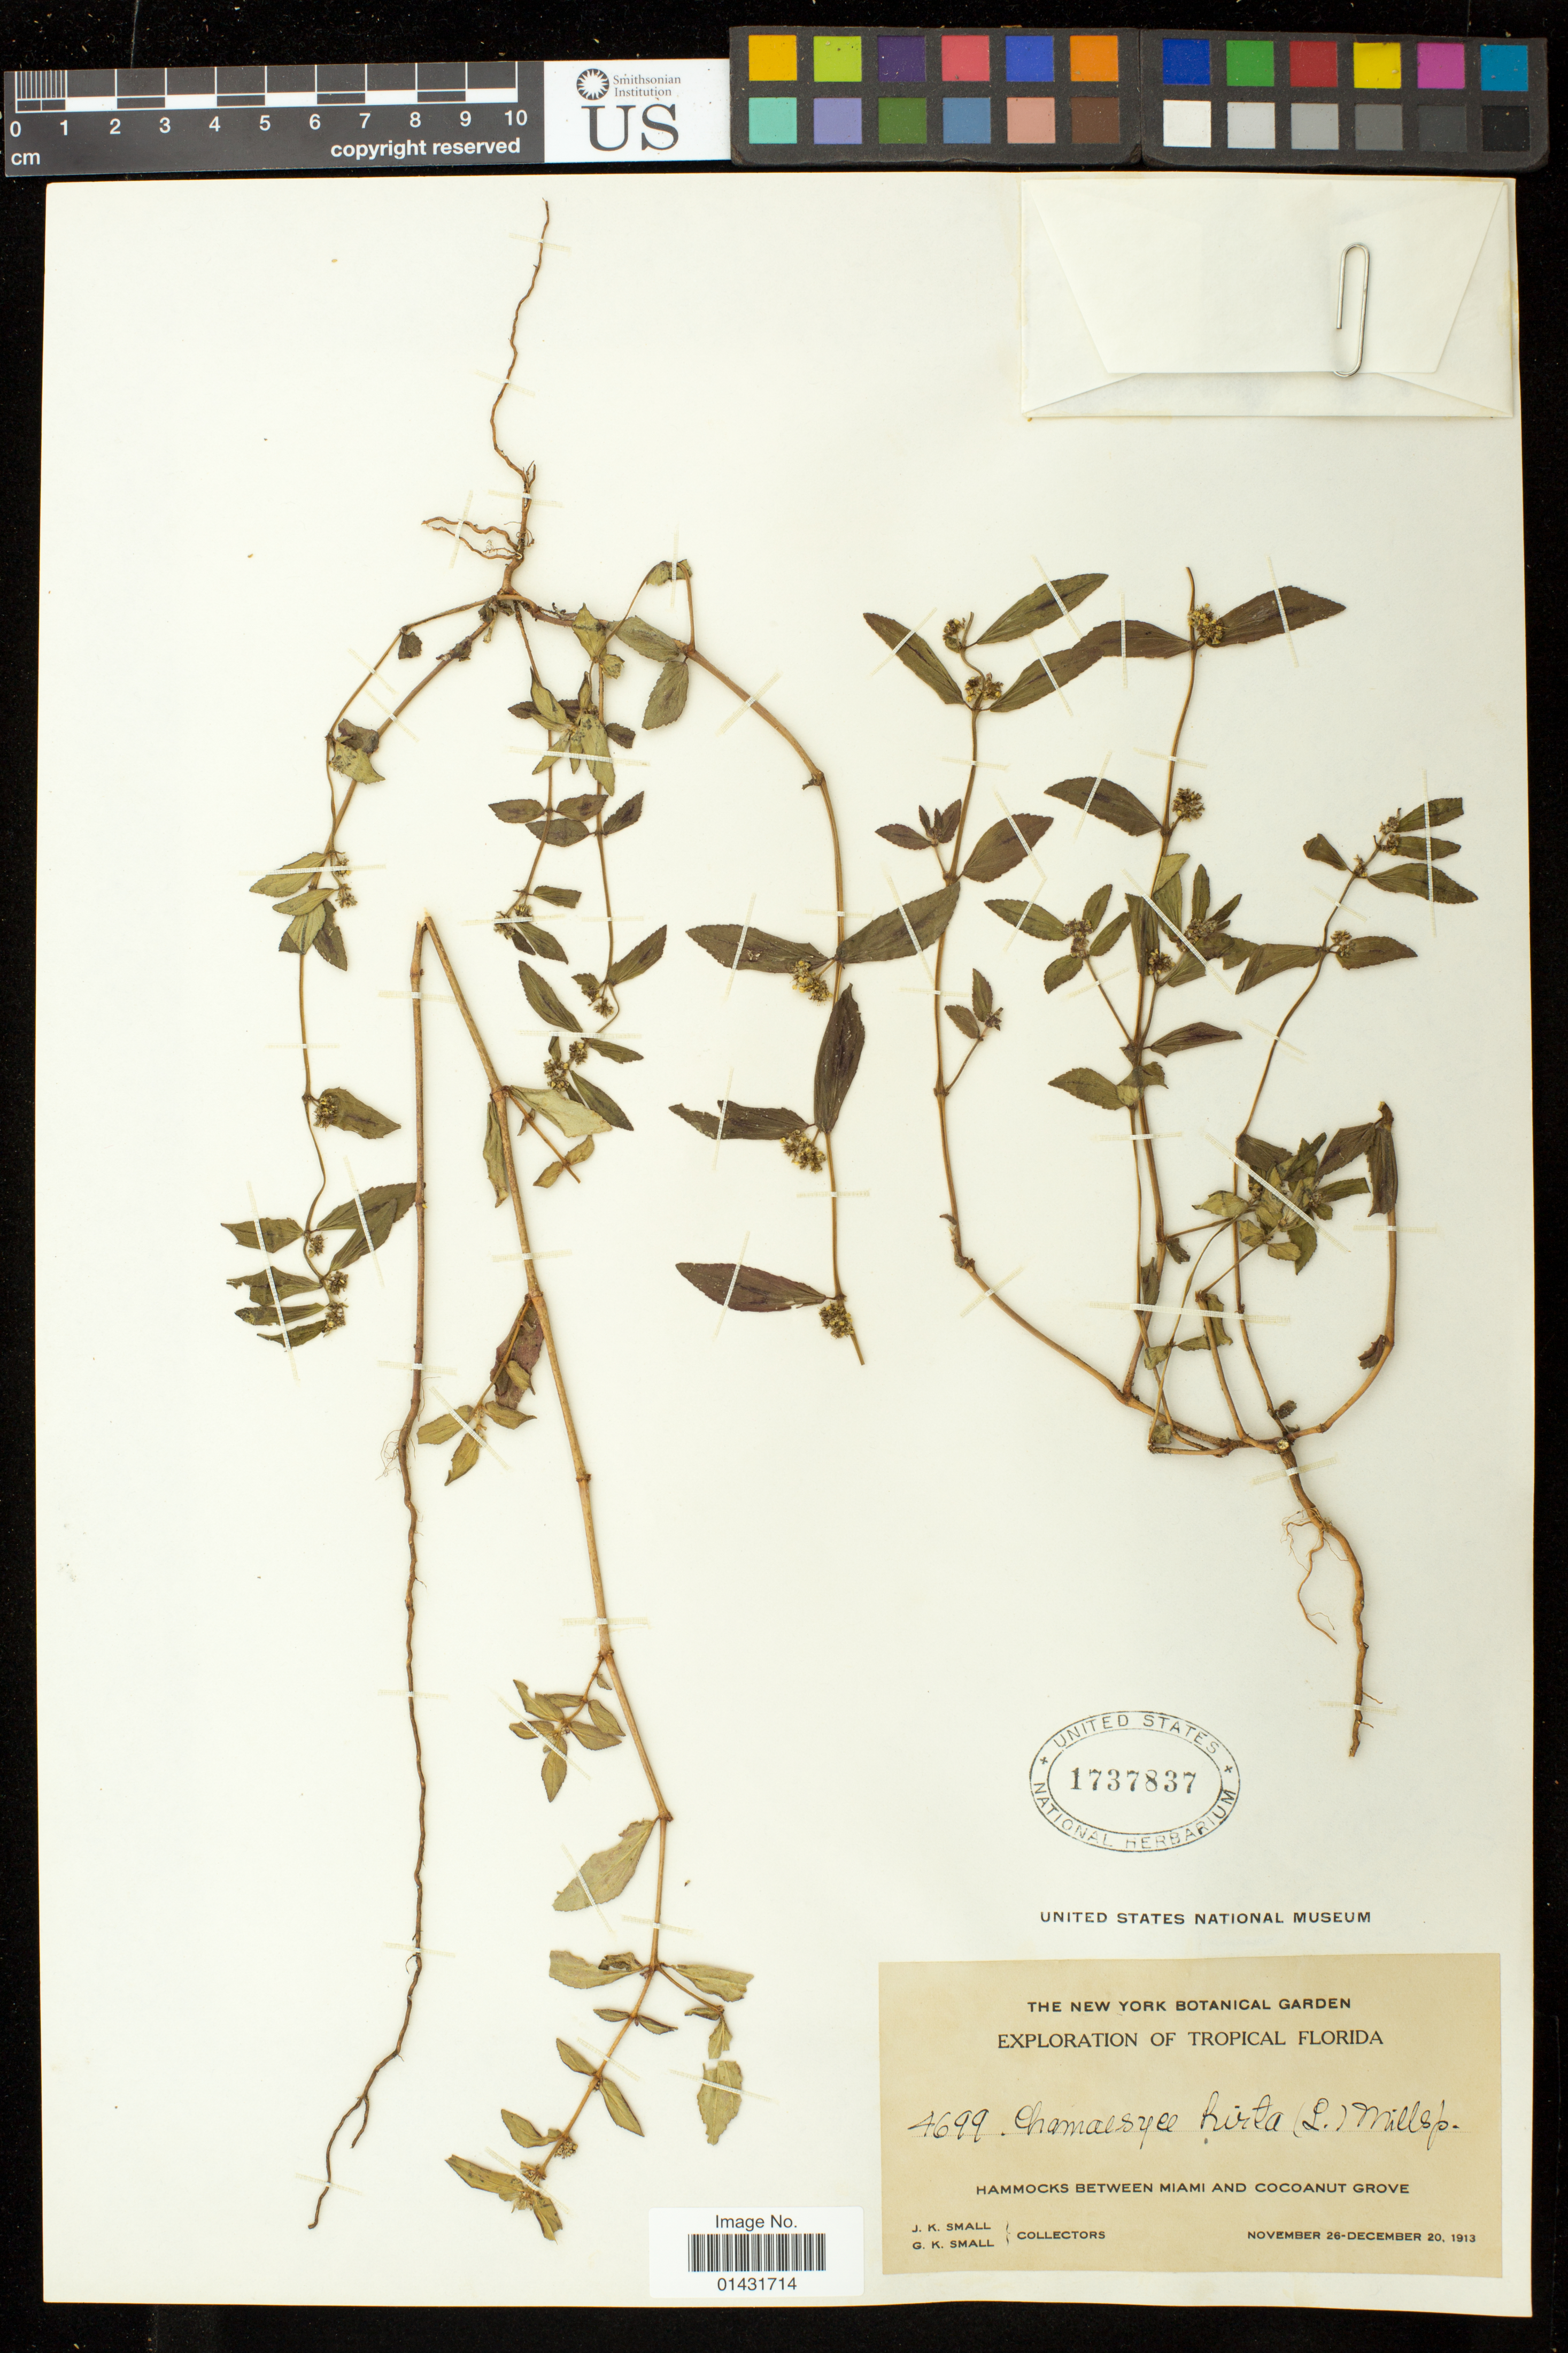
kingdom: Plantae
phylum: Tracheophyta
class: Magnoliopsida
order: Malpighiales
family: Euphorbiaceae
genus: Euphorbia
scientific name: Euphorbia hirta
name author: L.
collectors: J. K. Small & G. K. Small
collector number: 4699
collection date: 1913-11-26/1913-12-20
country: United States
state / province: Florida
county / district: Miami-Dade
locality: Hammocks between Miami and Cocoanut Grove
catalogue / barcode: US 1737837